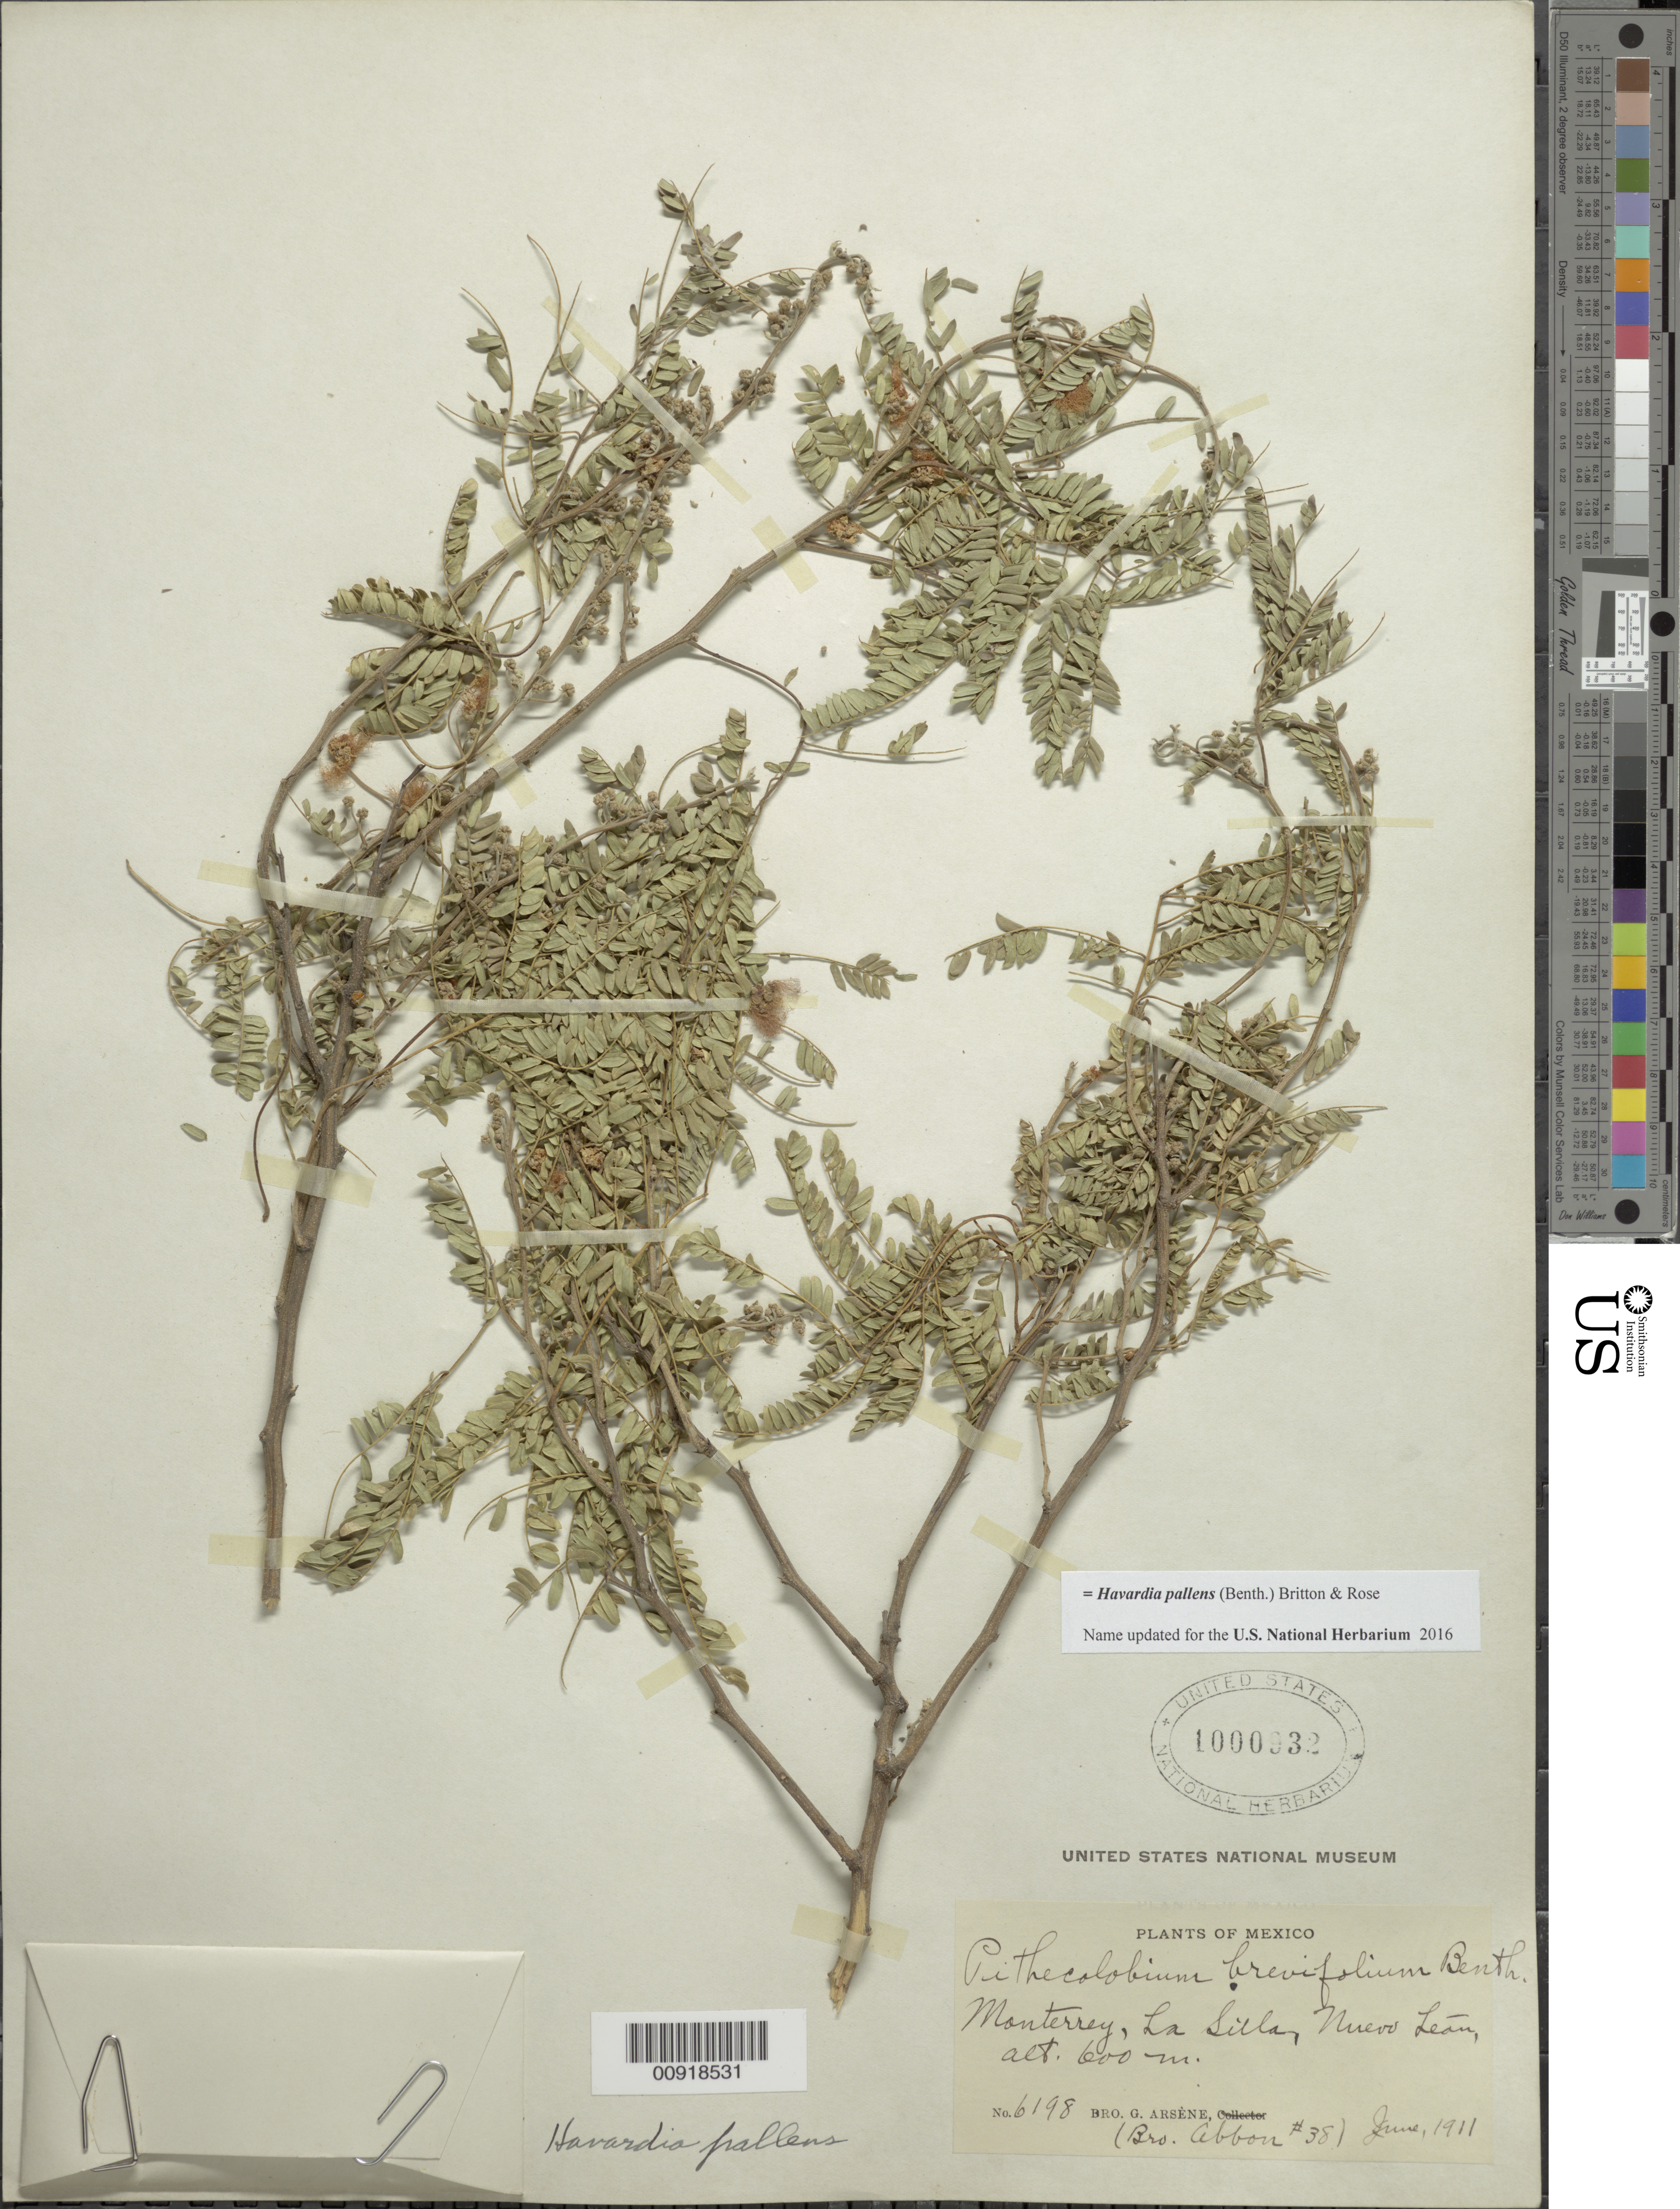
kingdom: Plantae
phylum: Tracheophyta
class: Magnoliopsida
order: Fabales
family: Fabaceae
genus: Havardia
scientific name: Havardia pallens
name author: (Benth.) Britton & Rose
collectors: Bro. Abbon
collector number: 38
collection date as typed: Jun 1911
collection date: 1911-06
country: Mexico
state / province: Nuevo León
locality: Monterrey, La Silla, Nuevo León.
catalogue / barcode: US 1000932